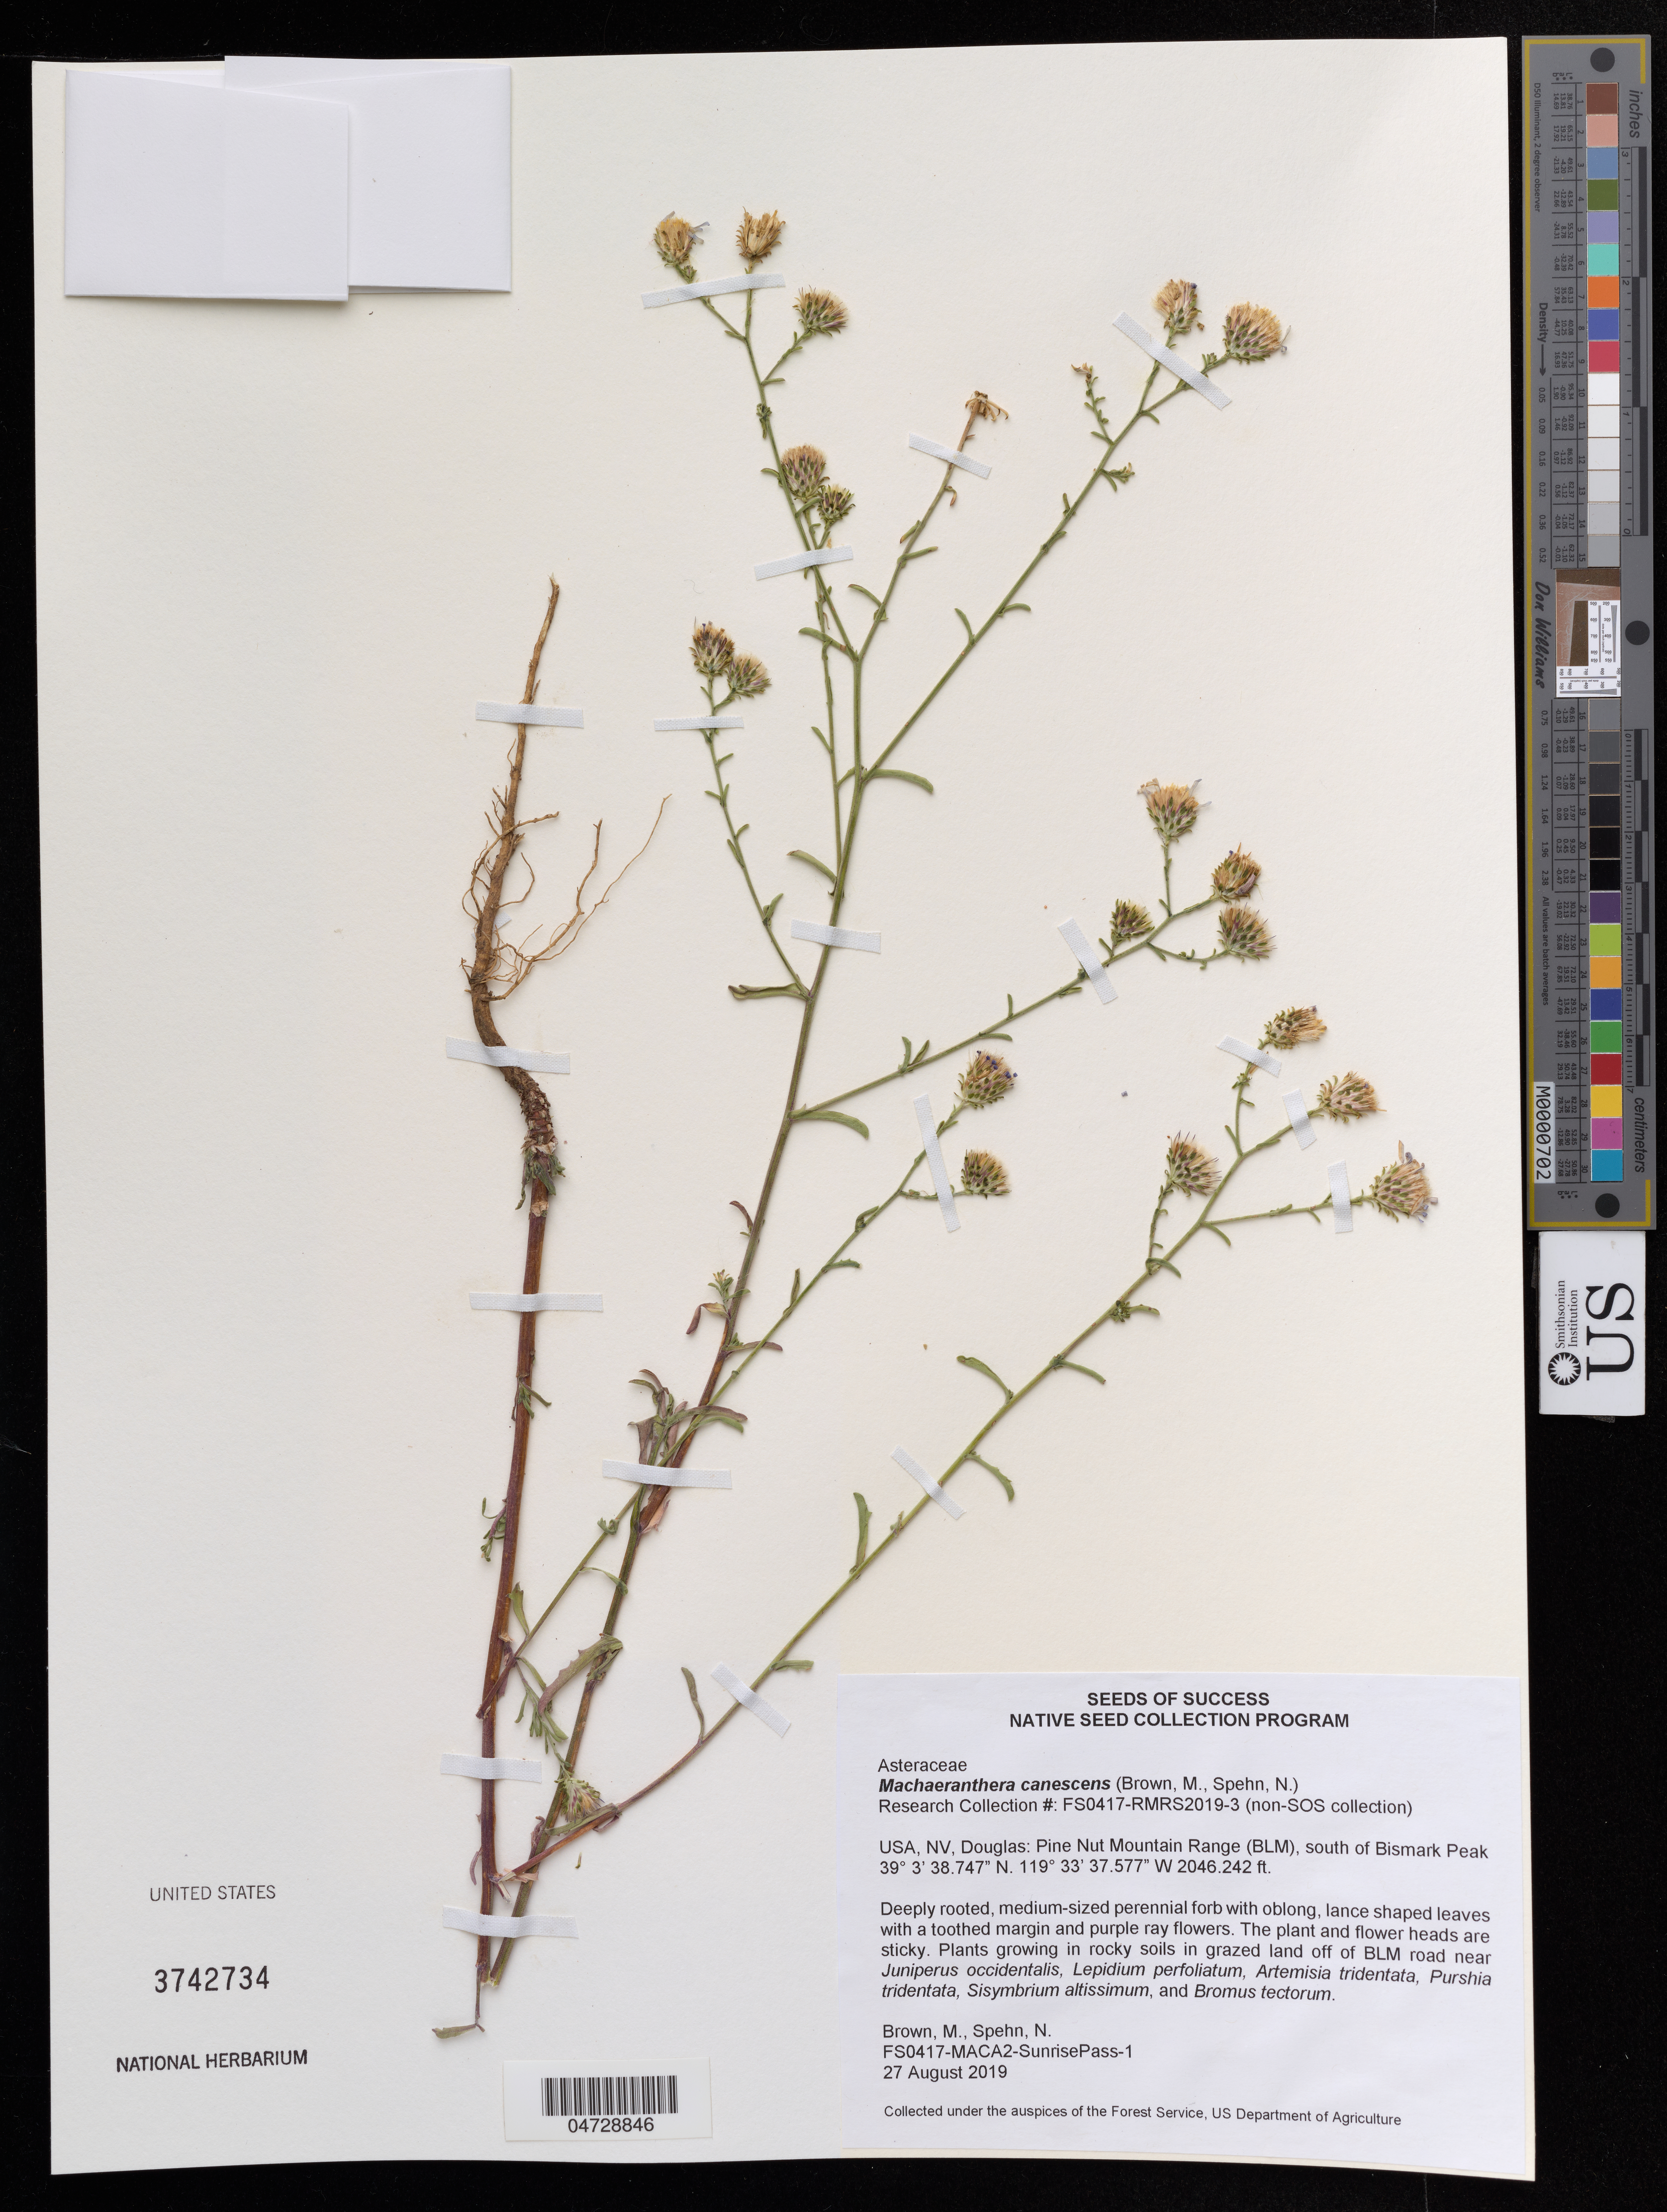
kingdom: Plantae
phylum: Tracheophyta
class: Magnoliopsida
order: Asterales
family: Asteraceae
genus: Machaeranthera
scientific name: Machaeranthera canescens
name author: (Pursh) A. Gray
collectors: M. Brown & N. Spehn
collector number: FS0417-MAC2-SunrisePass-1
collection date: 2019-08-27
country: United States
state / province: Nevada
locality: Douglas: Pine Nut Mountain Range, south of Bismark Peak.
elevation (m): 623.695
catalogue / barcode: US 3742734